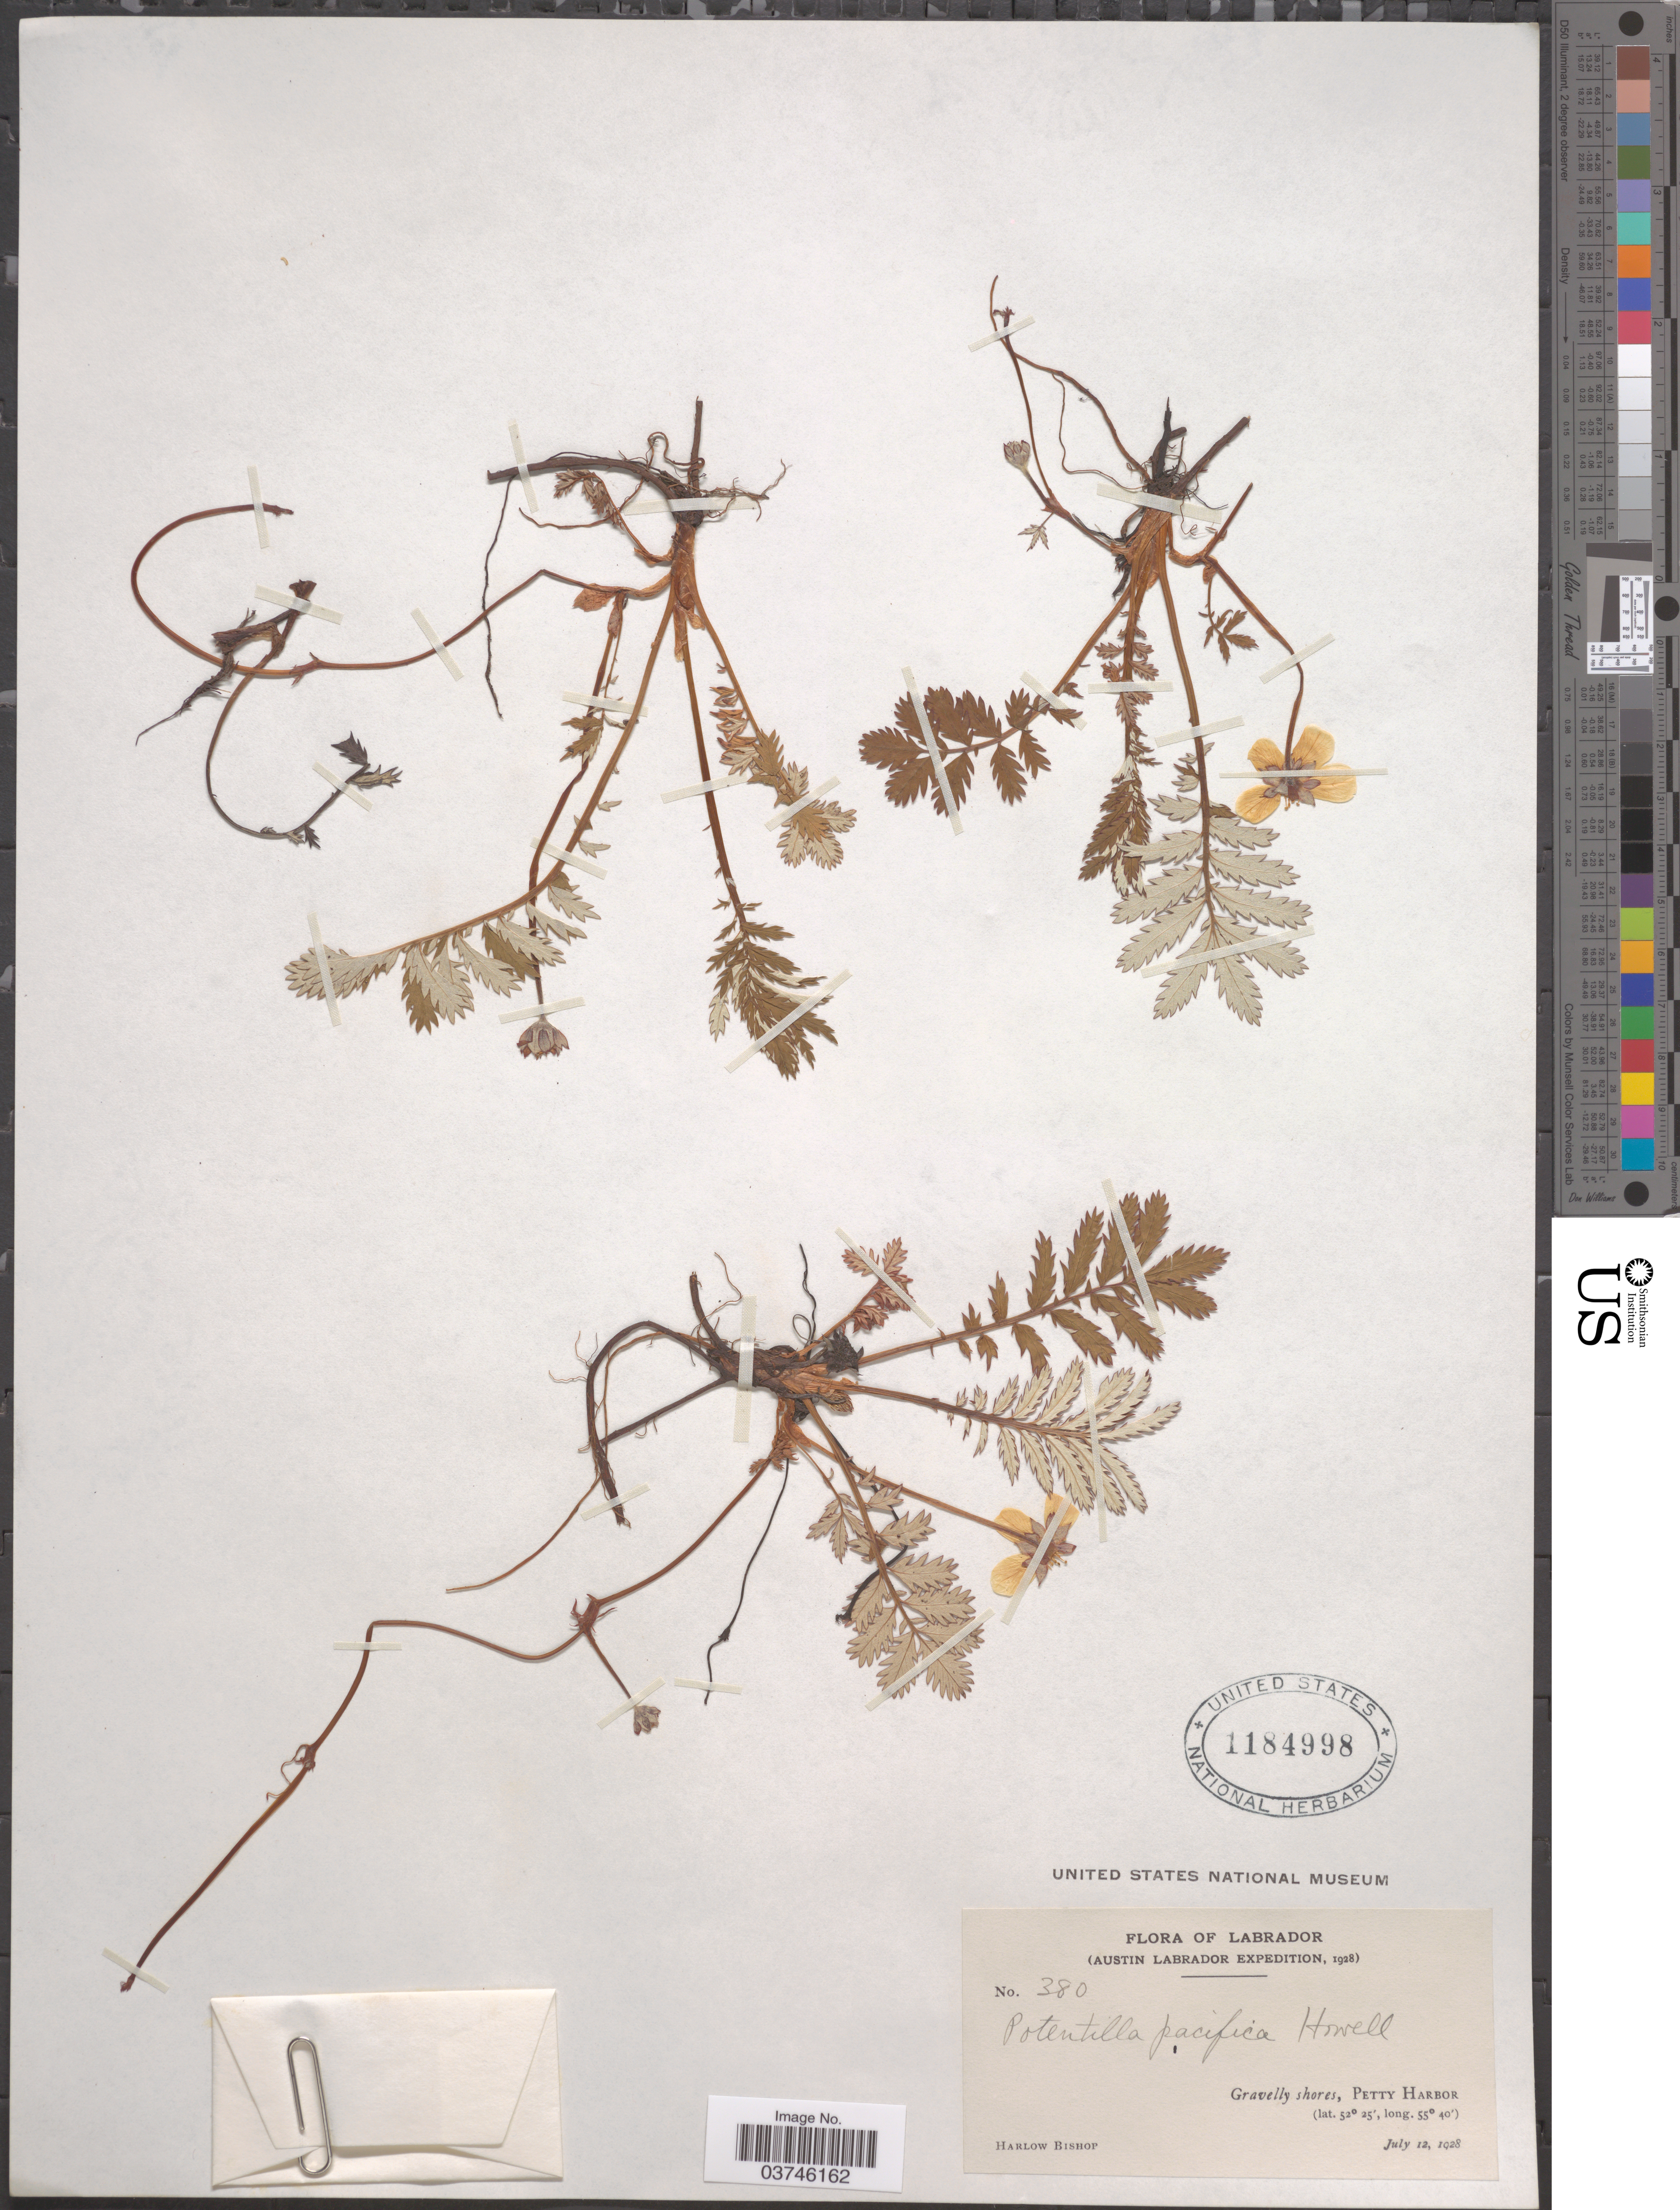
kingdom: Plantae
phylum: Tracheophyta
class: Magnoliopsida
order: Rosales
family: Rosaceae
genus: Argentina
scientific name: Argentina pacifica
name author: (Howell) Rydb.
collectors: H. Bishop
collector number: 380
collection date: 1928-07-12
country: Canada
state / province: Newfoundland and Labrador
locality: Labrador. Gravelly shores, Petty Harbor.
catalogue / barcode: US 1184998